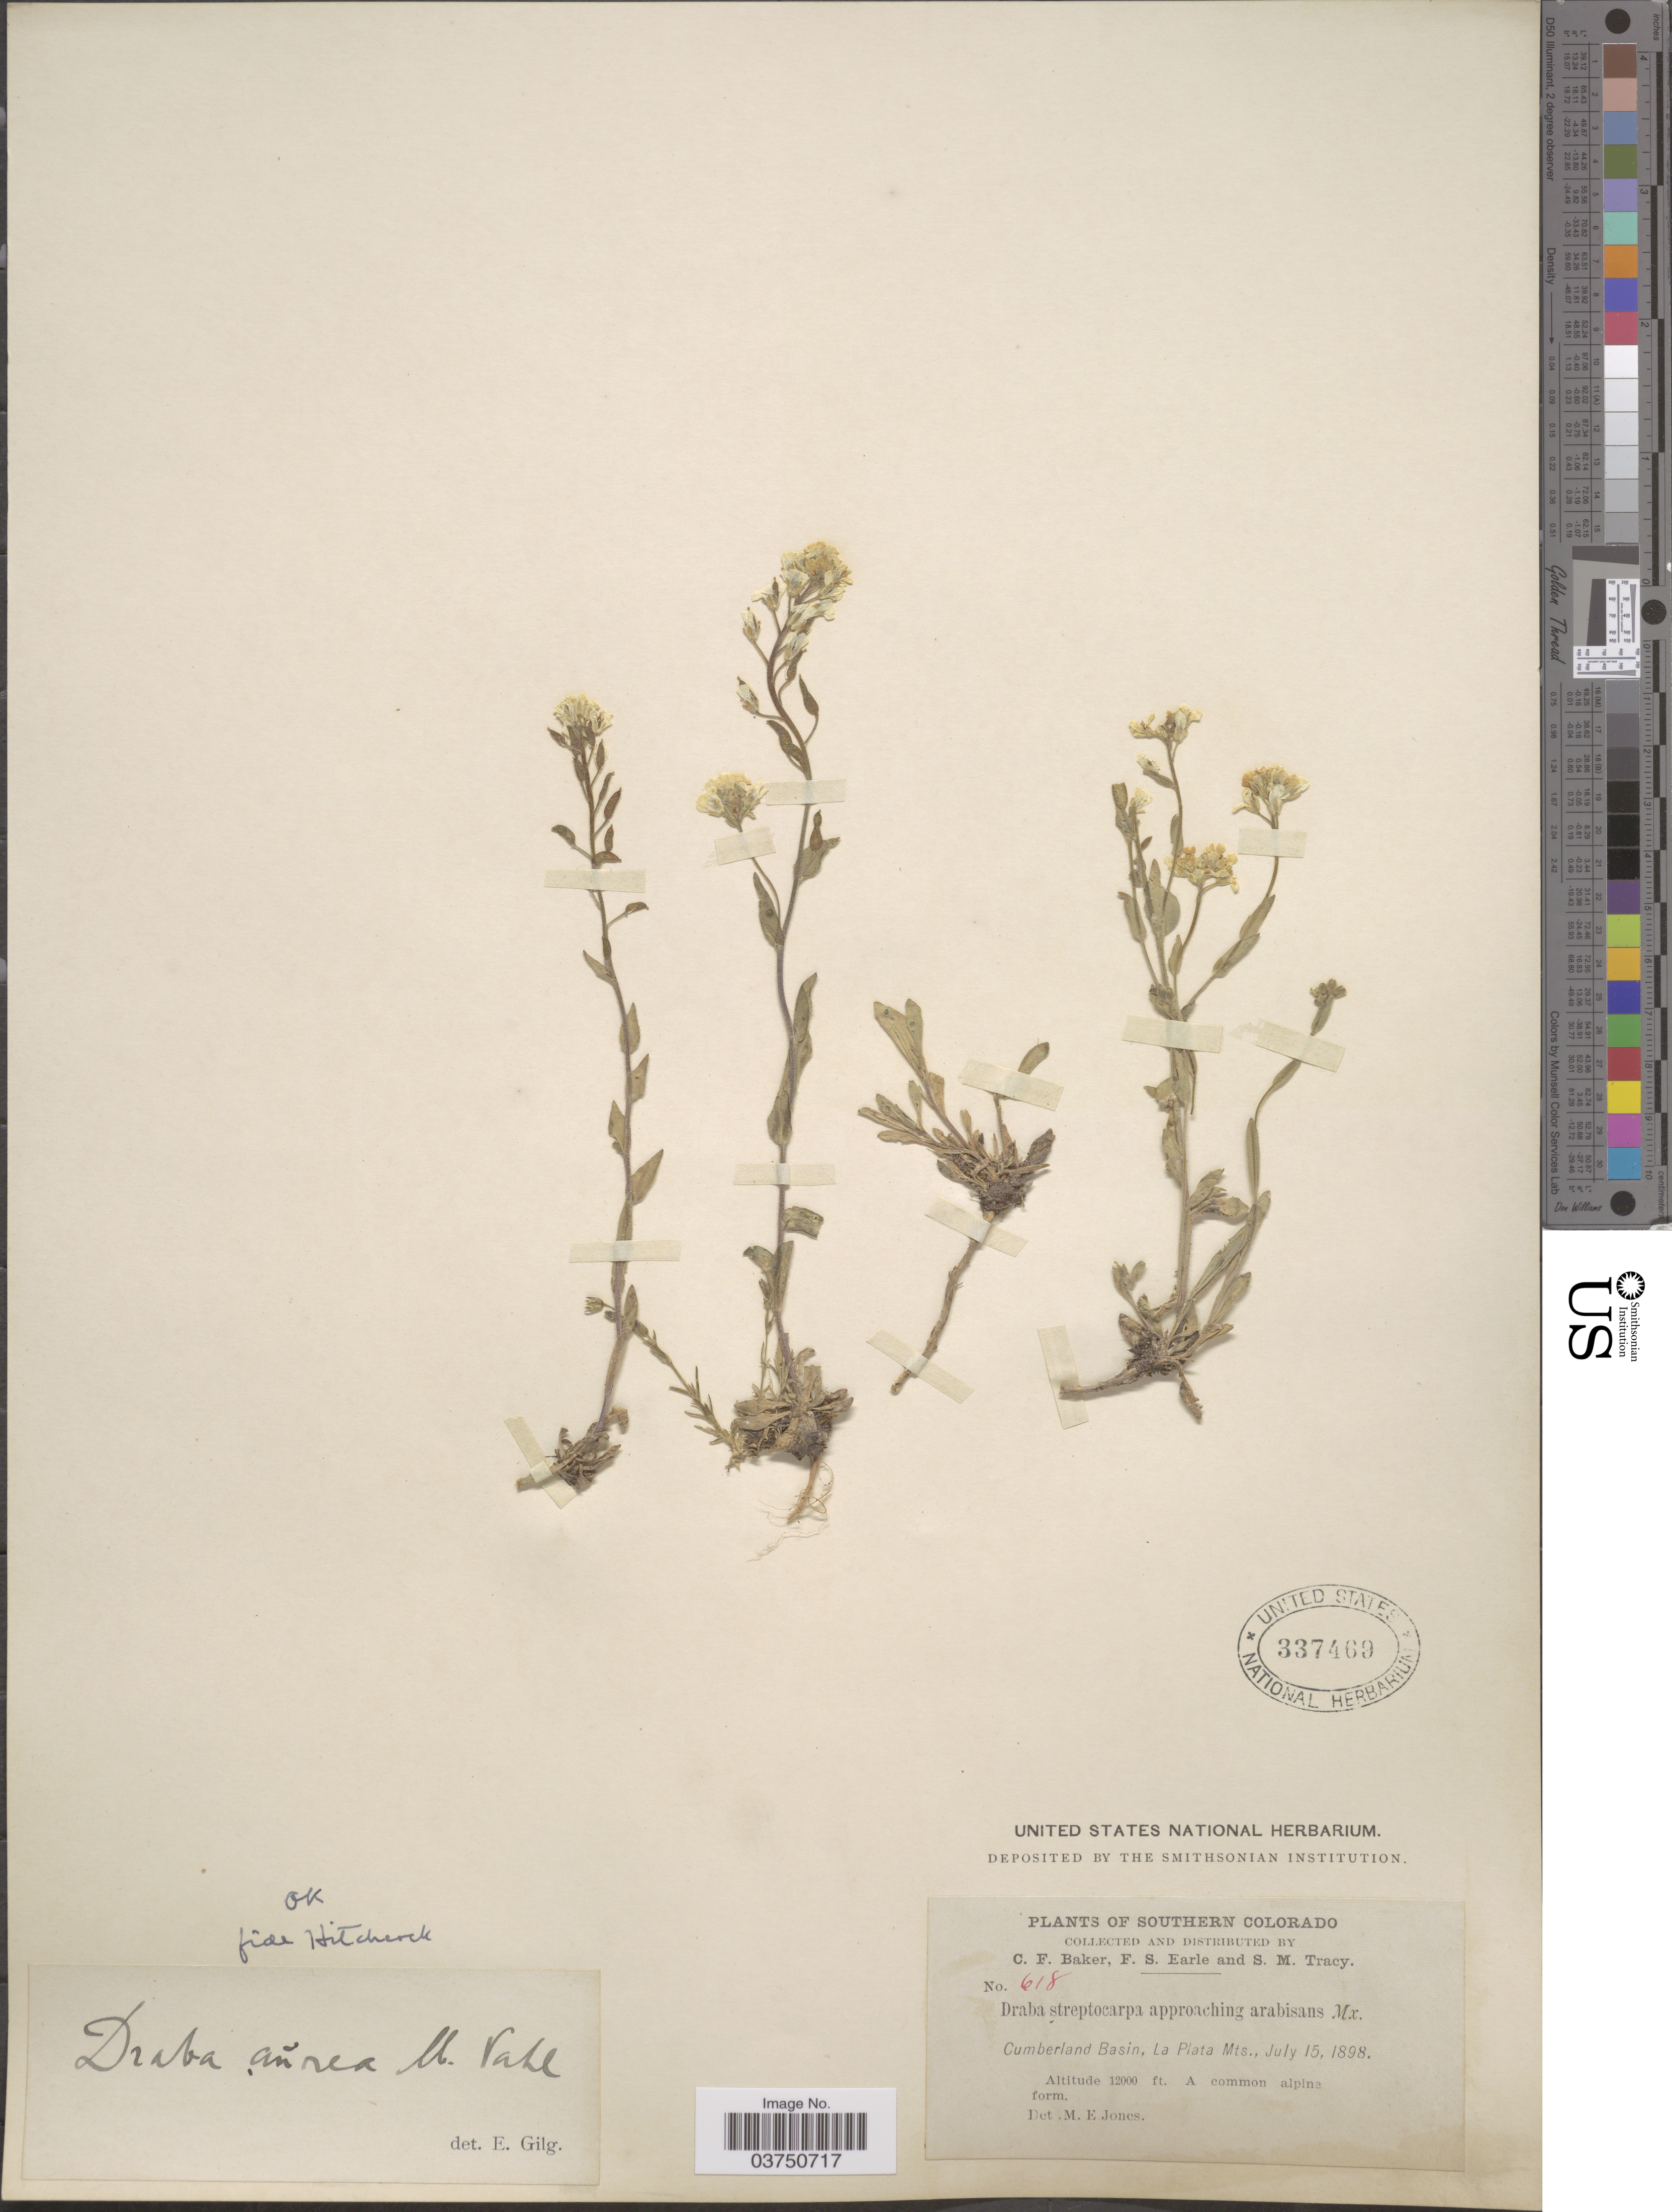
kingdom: Plantae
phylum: Tracheophyta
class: Magnoliopsida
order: Brassicales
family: Brassicaceae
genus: Draba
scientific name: Draba aurea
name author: Vahl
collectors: C. F. Baker, F. S. Earle & S. M. Tracy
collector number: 618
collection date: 1898-07-15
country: United States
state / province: Colorado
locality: Southern Colorado. Cumberland Basin, La Plata Mts.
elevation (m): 3658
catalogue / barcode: US 337469